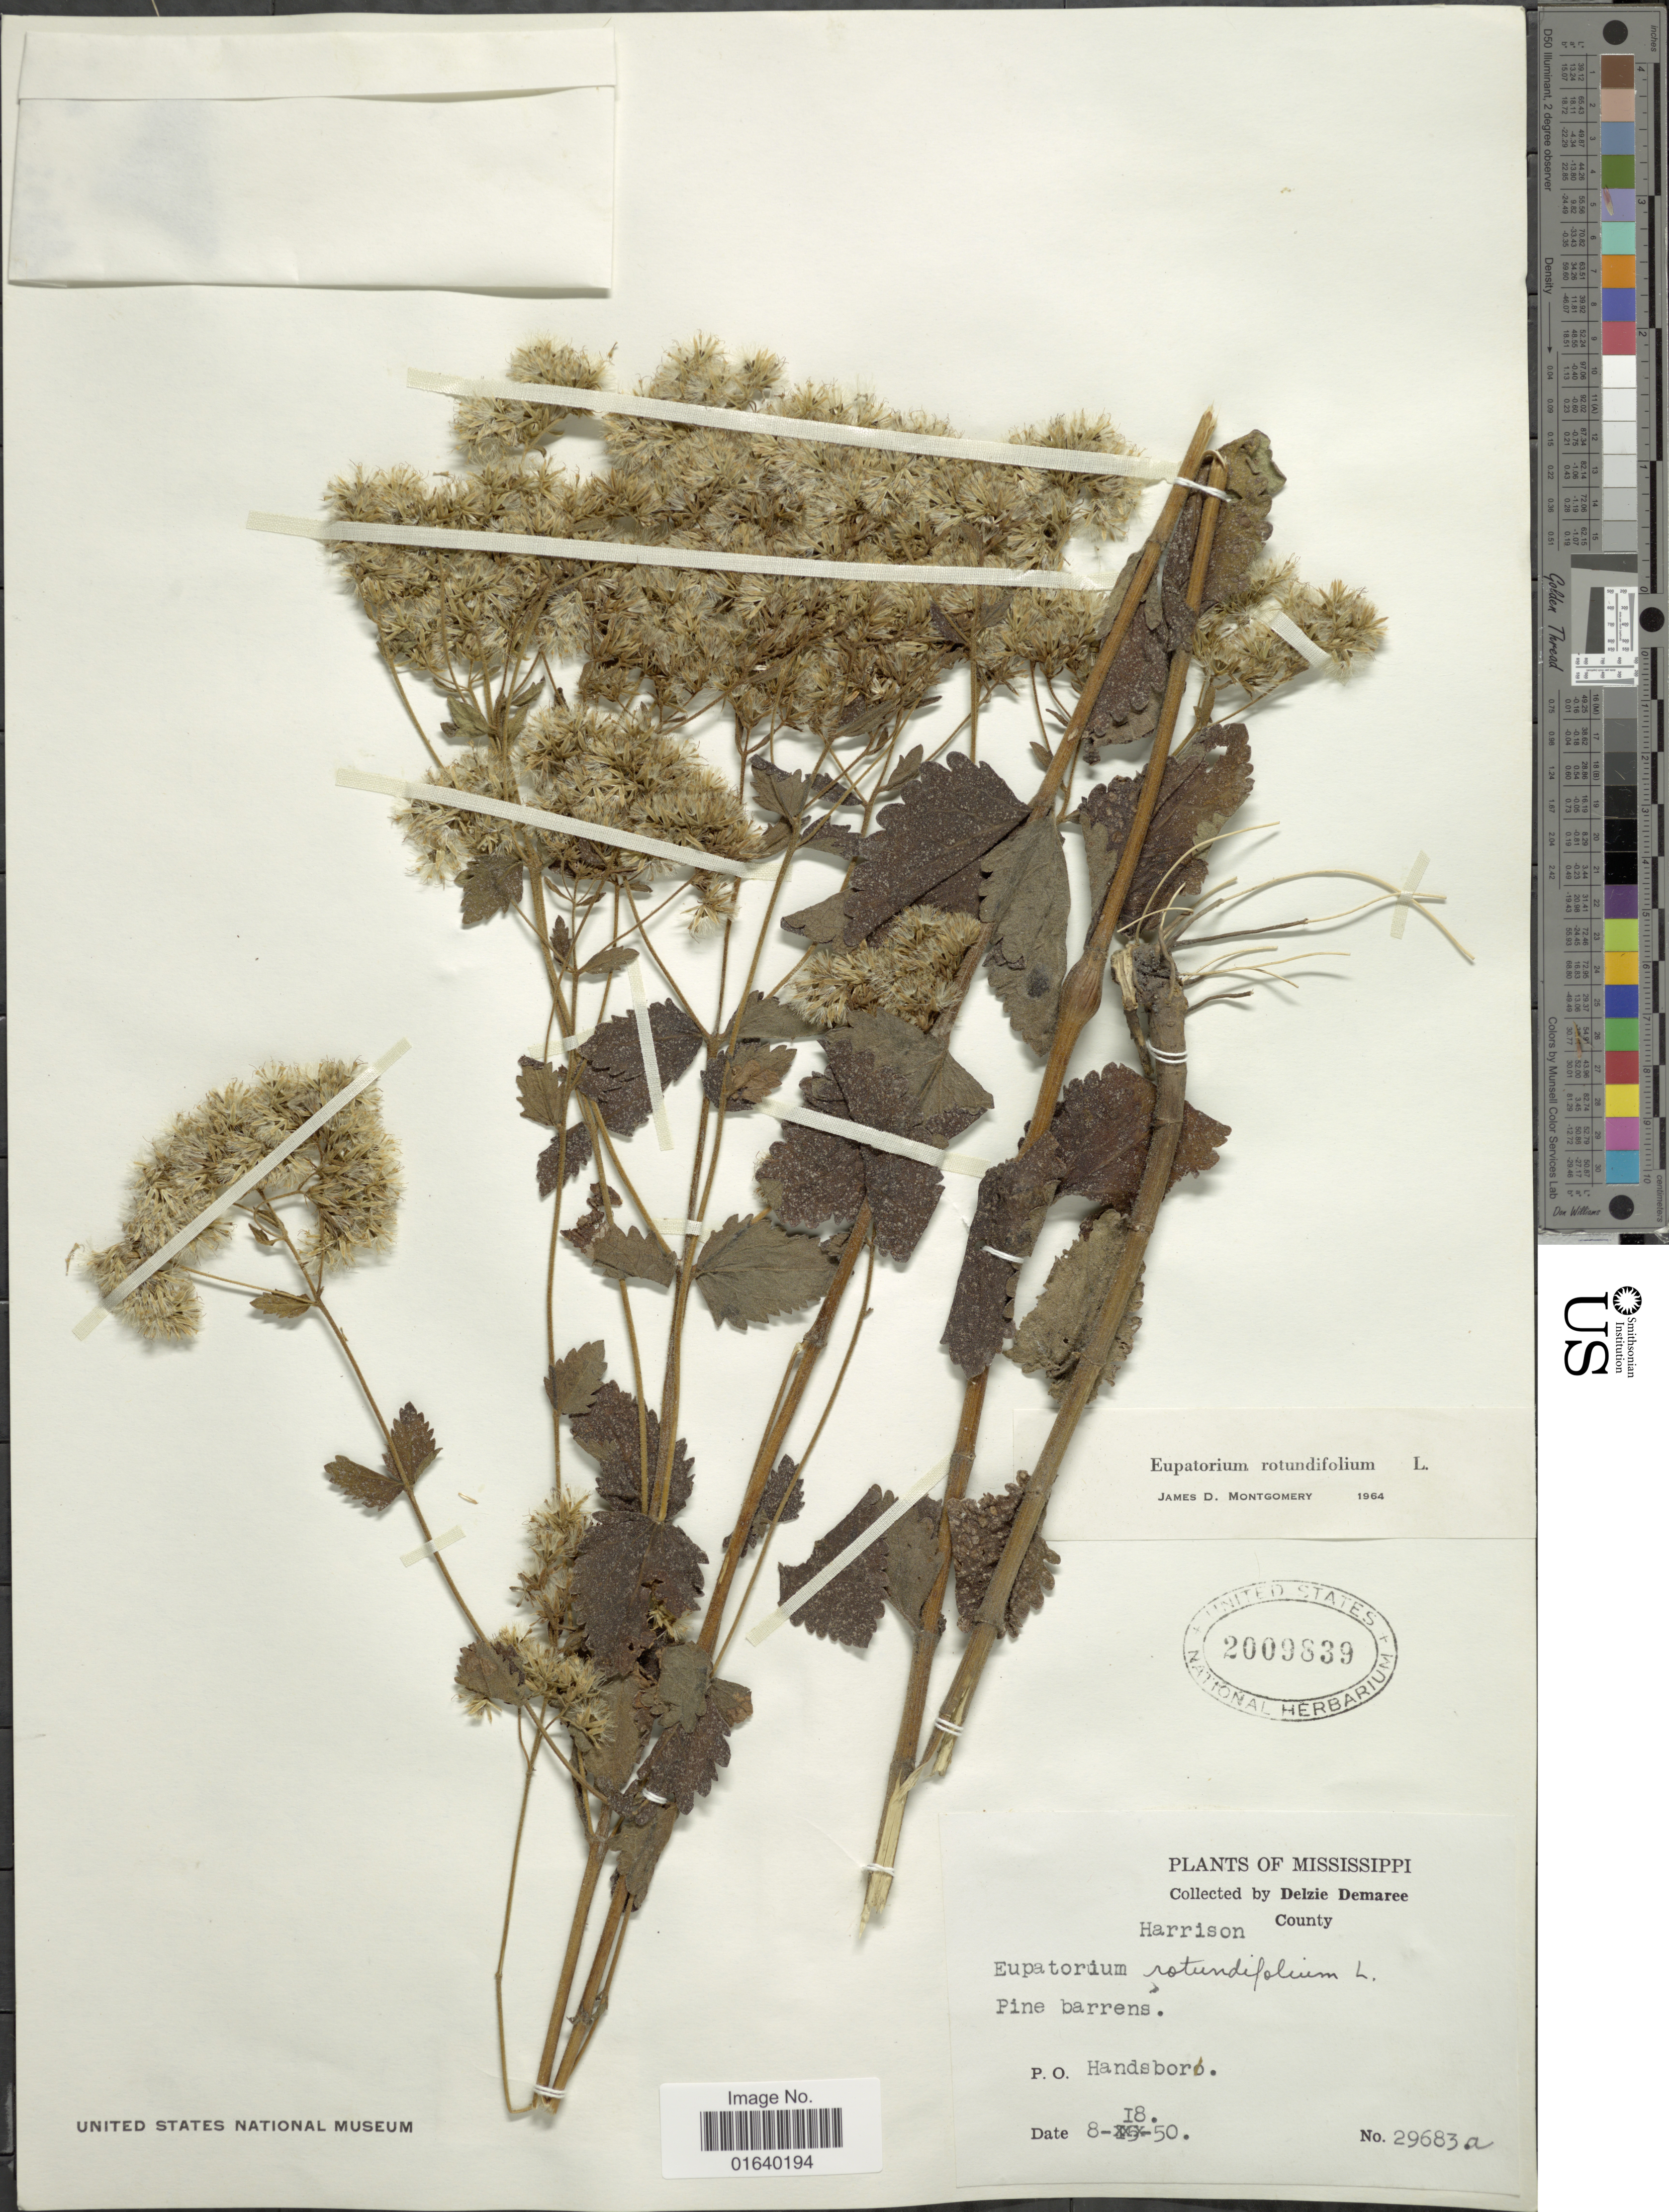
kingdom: Plantae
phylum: Tracheophyta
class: Magnoliopsida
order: Asterales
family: Asteraceae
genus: Eupatorium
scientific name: Eupatorium rotundifolium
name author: L.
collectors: D. Demaree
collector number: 29683a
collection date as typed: Transcribed d/m/y: 18/8/50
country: United States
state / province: Mississippi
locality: Harrison County, Pine barrens, P.O. Handsbor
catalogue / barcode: US 2009839